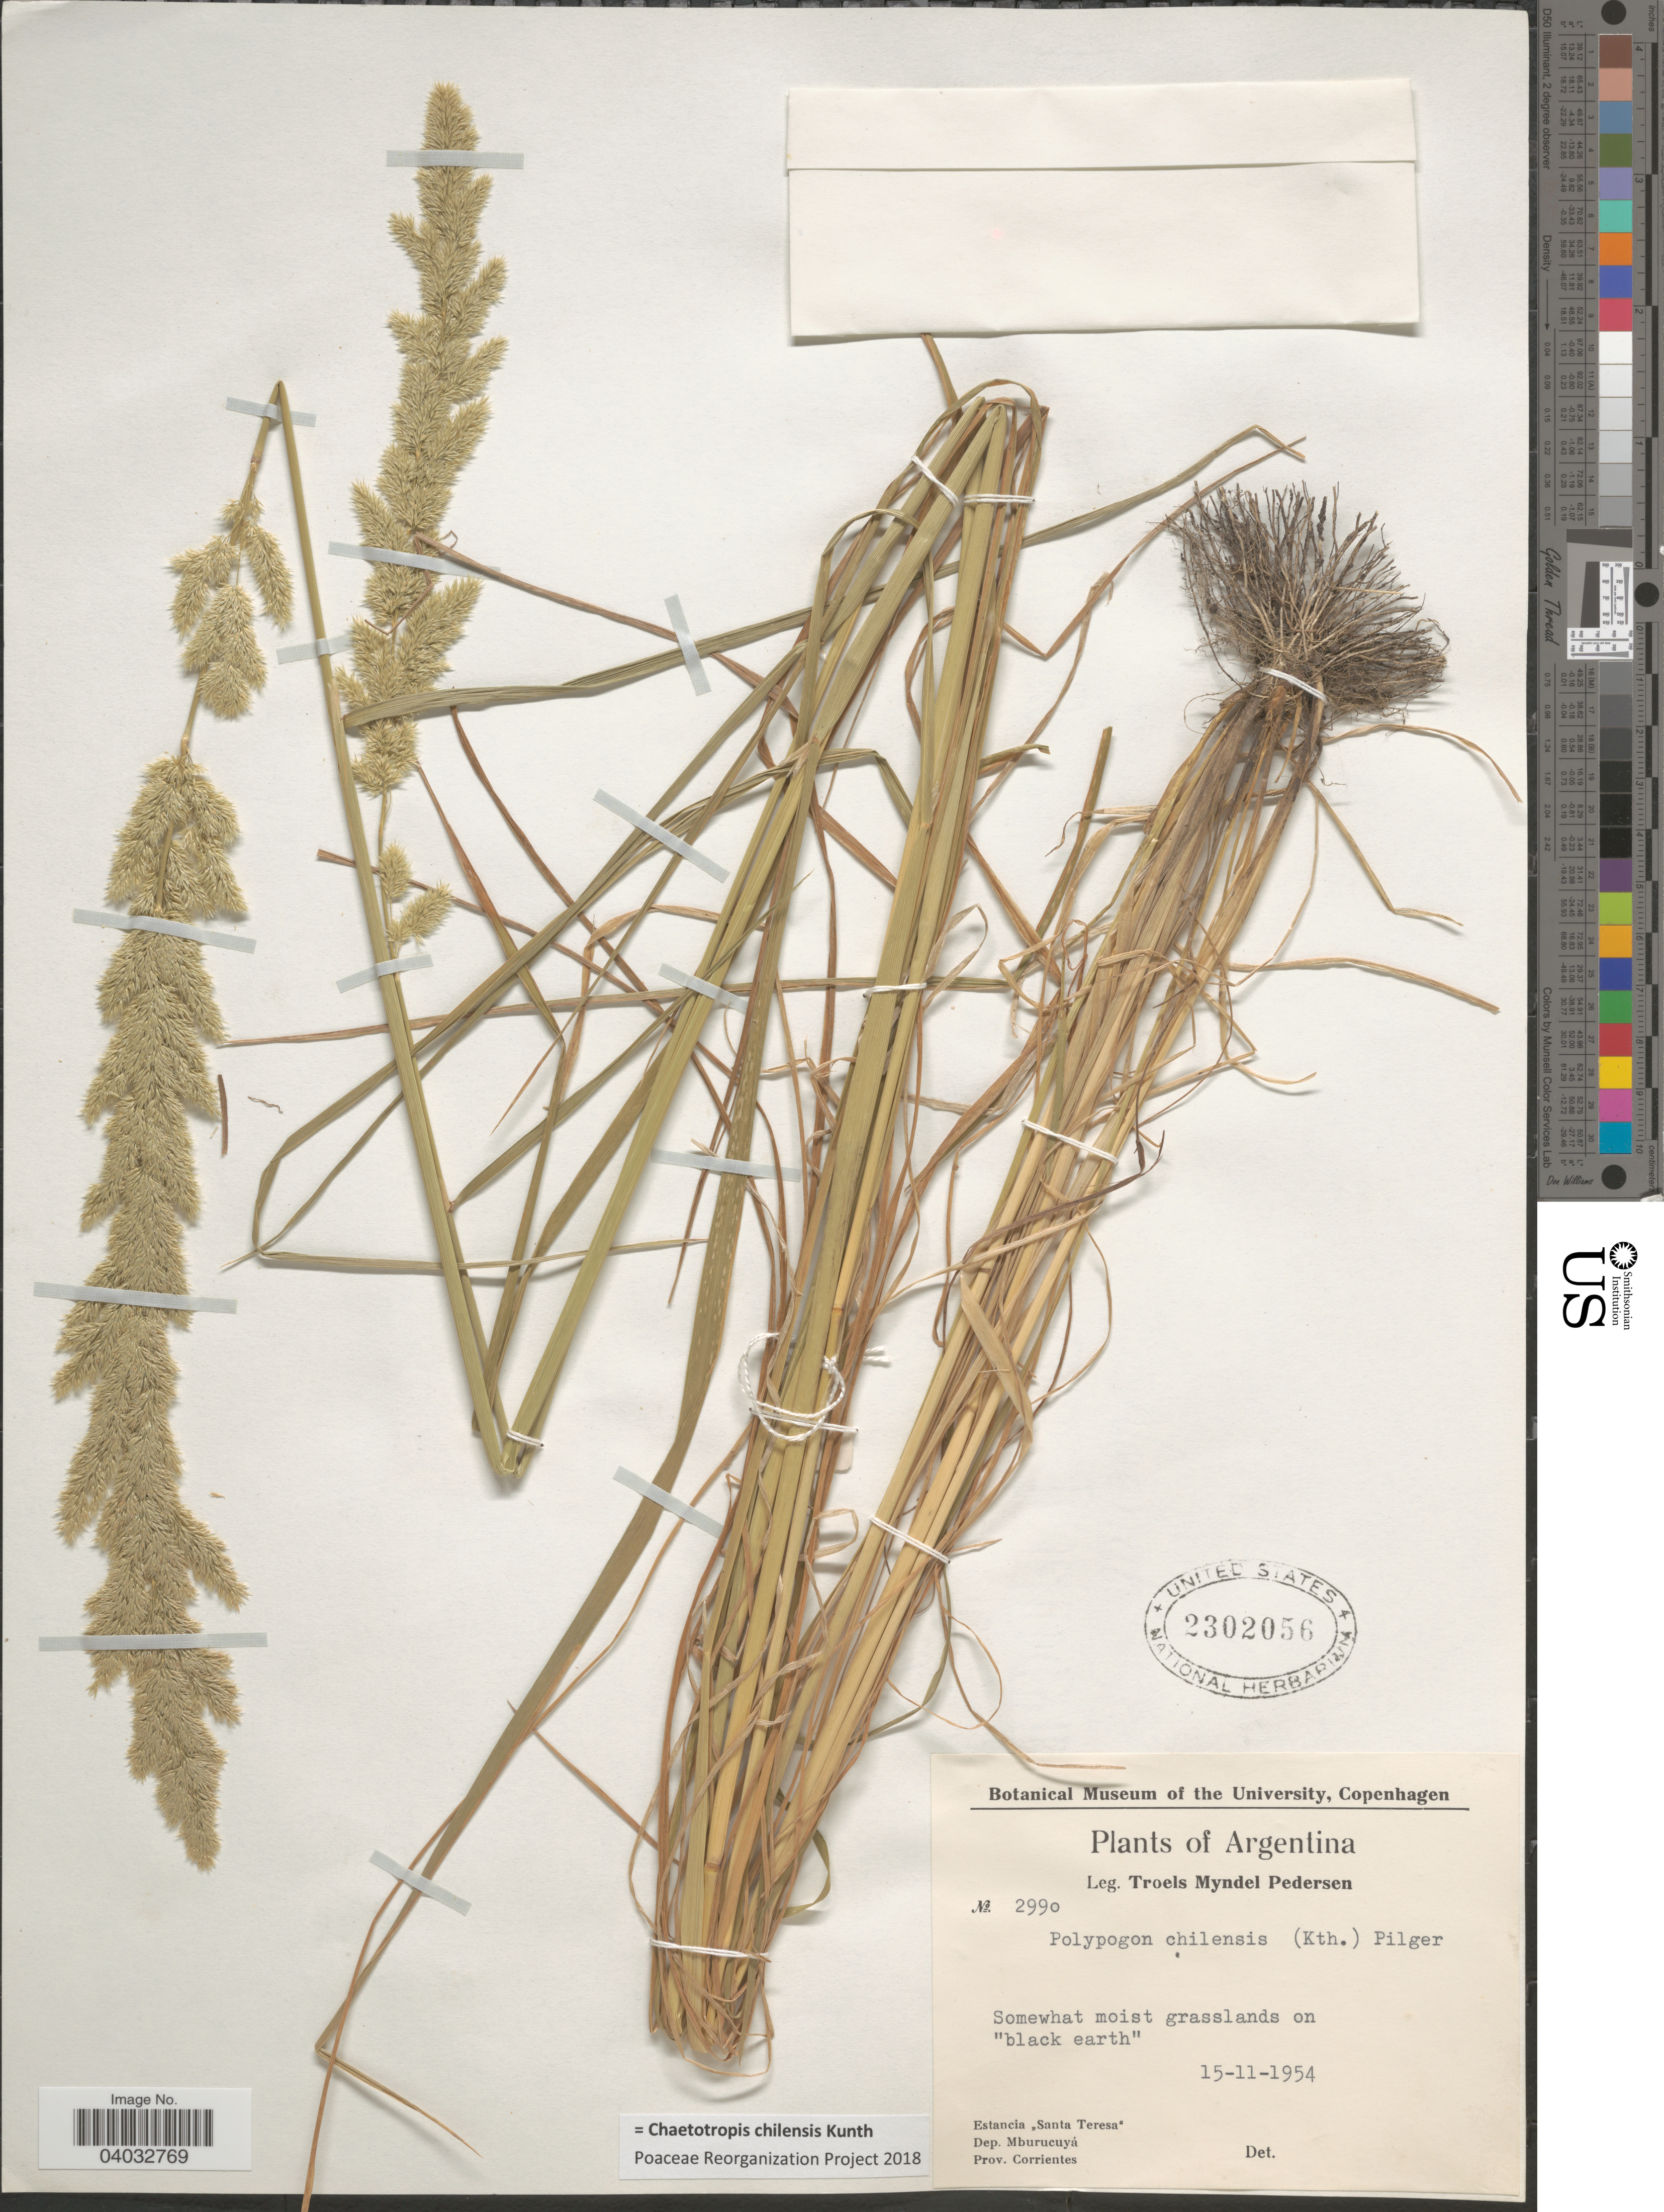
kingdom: Plantae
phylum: Tracheophyta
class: Liliopsida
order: Poales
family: Poaceae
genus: Chaetotropis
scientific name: Chaetotropis chiliensis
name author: Kunth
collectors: T. Pederson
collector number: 2990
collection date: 1954-11-15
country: Argentina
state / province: Corrientes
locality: Moist grasslands on "black earth". Estancia "Santa Teresa". Dep. Mburucuyá.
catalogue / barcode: US 2302056